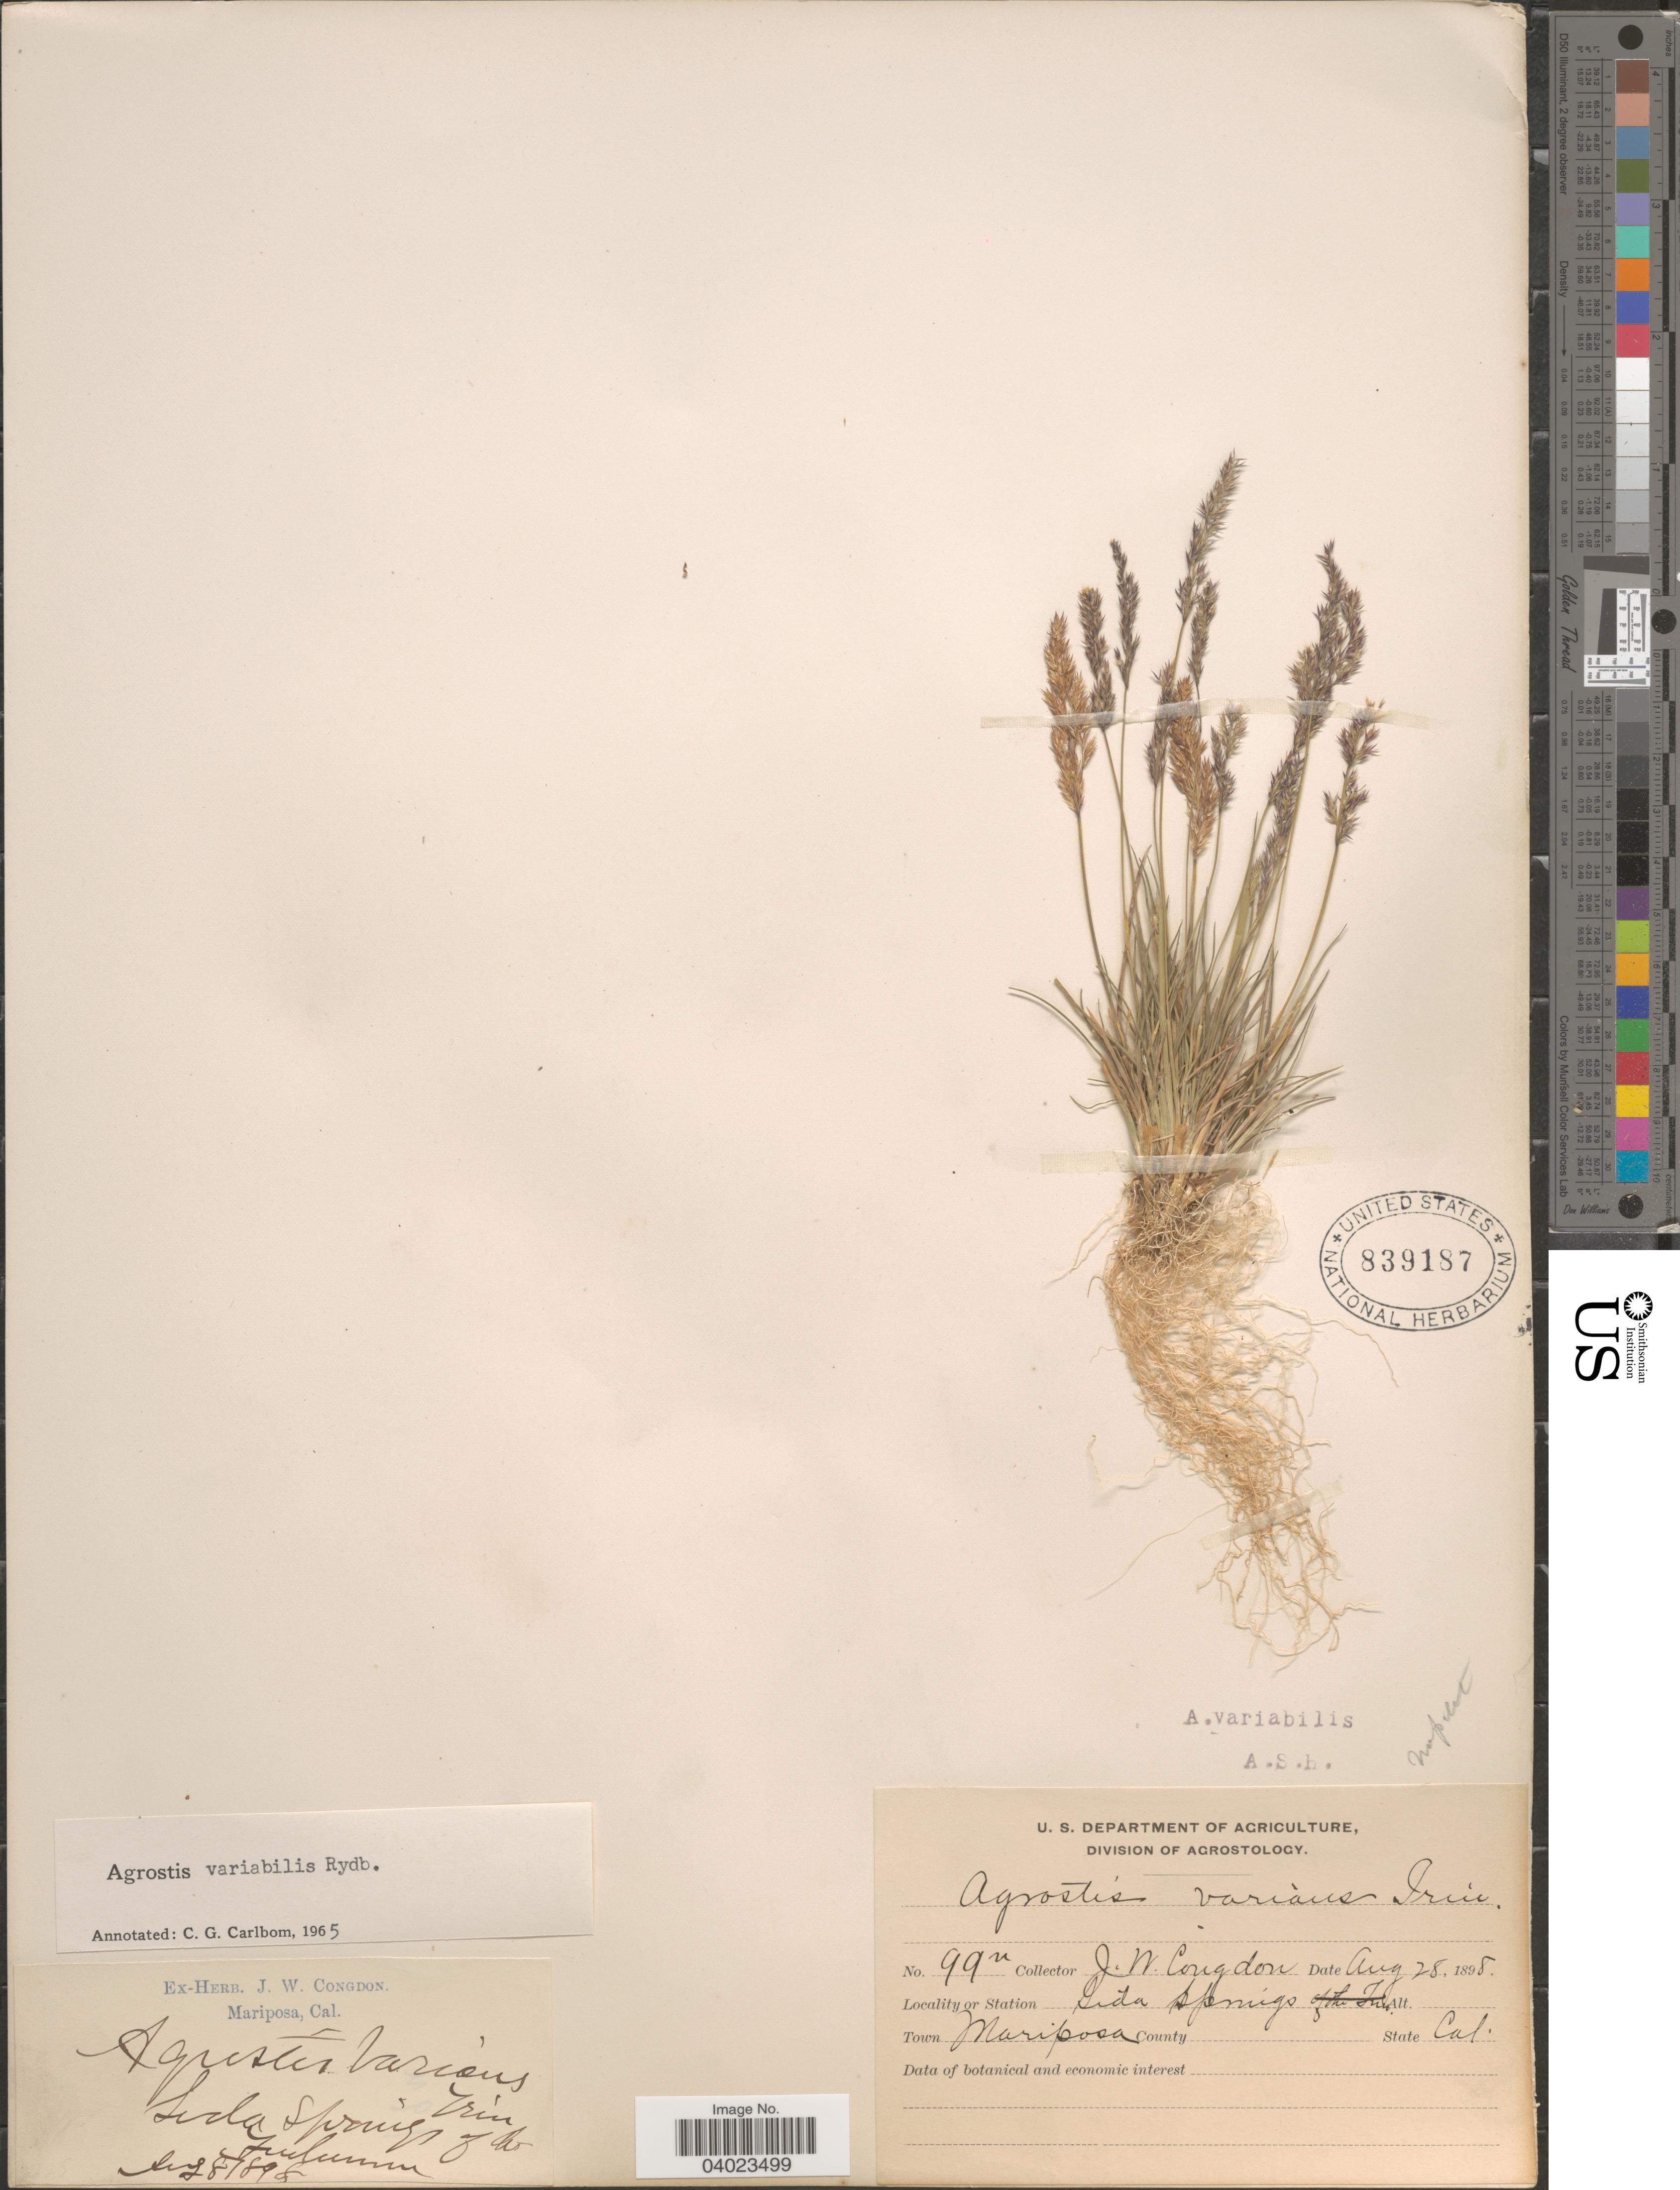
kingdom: Plantae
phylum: Tracheophyta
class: Liliopsida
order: Poales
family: Poaceae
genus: Agrostis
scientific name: Agrostis variabilis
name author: Rydb.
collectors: J. W. Congdon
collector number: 99n*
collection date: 1895-08-28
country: United States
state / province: California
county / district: Tuolumne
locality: Soda Springs of the Tuolumne. Town Mariposa.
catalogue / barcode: US 839187